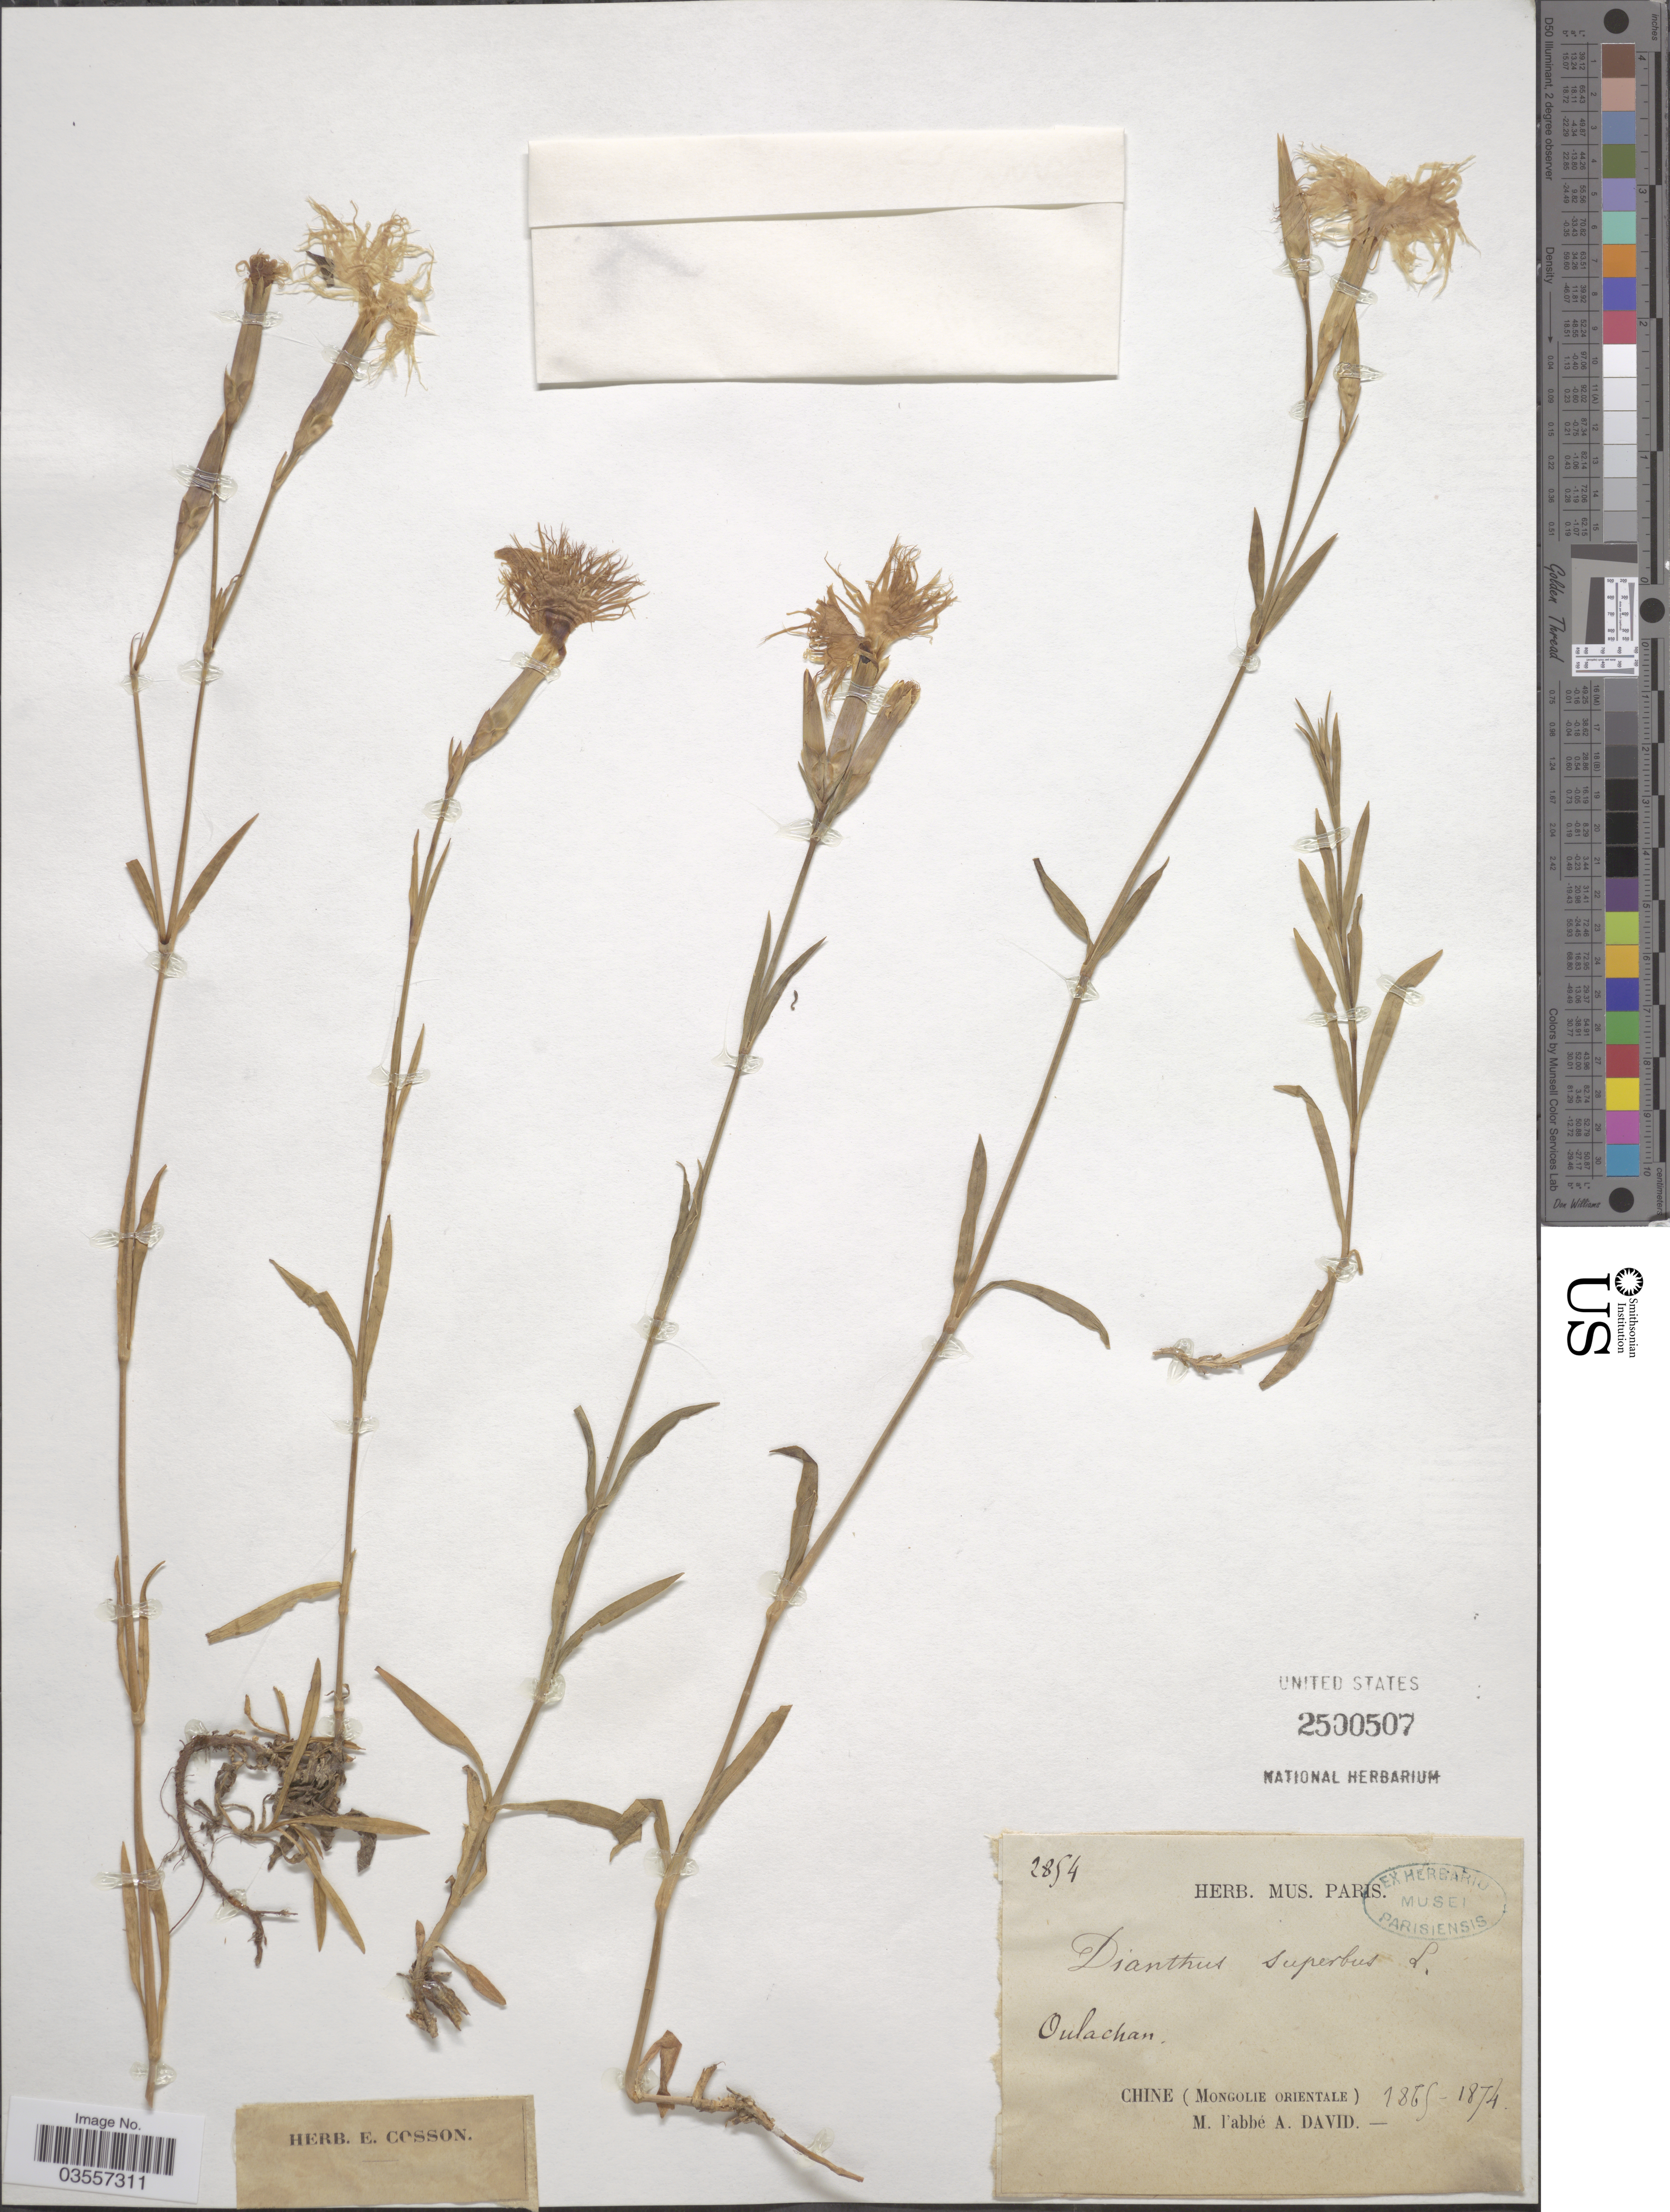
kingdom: Plantae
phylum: Tracheophyta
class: Magnoliopsida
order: Caryophyllales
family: Caryophyllaceae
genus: Dianthus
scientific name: Dianthus superbus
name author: L.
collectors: M. David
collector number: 2854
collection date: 1865/1874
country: China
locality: Mongolie orientale. Oulachan.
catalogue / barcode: US 2500507